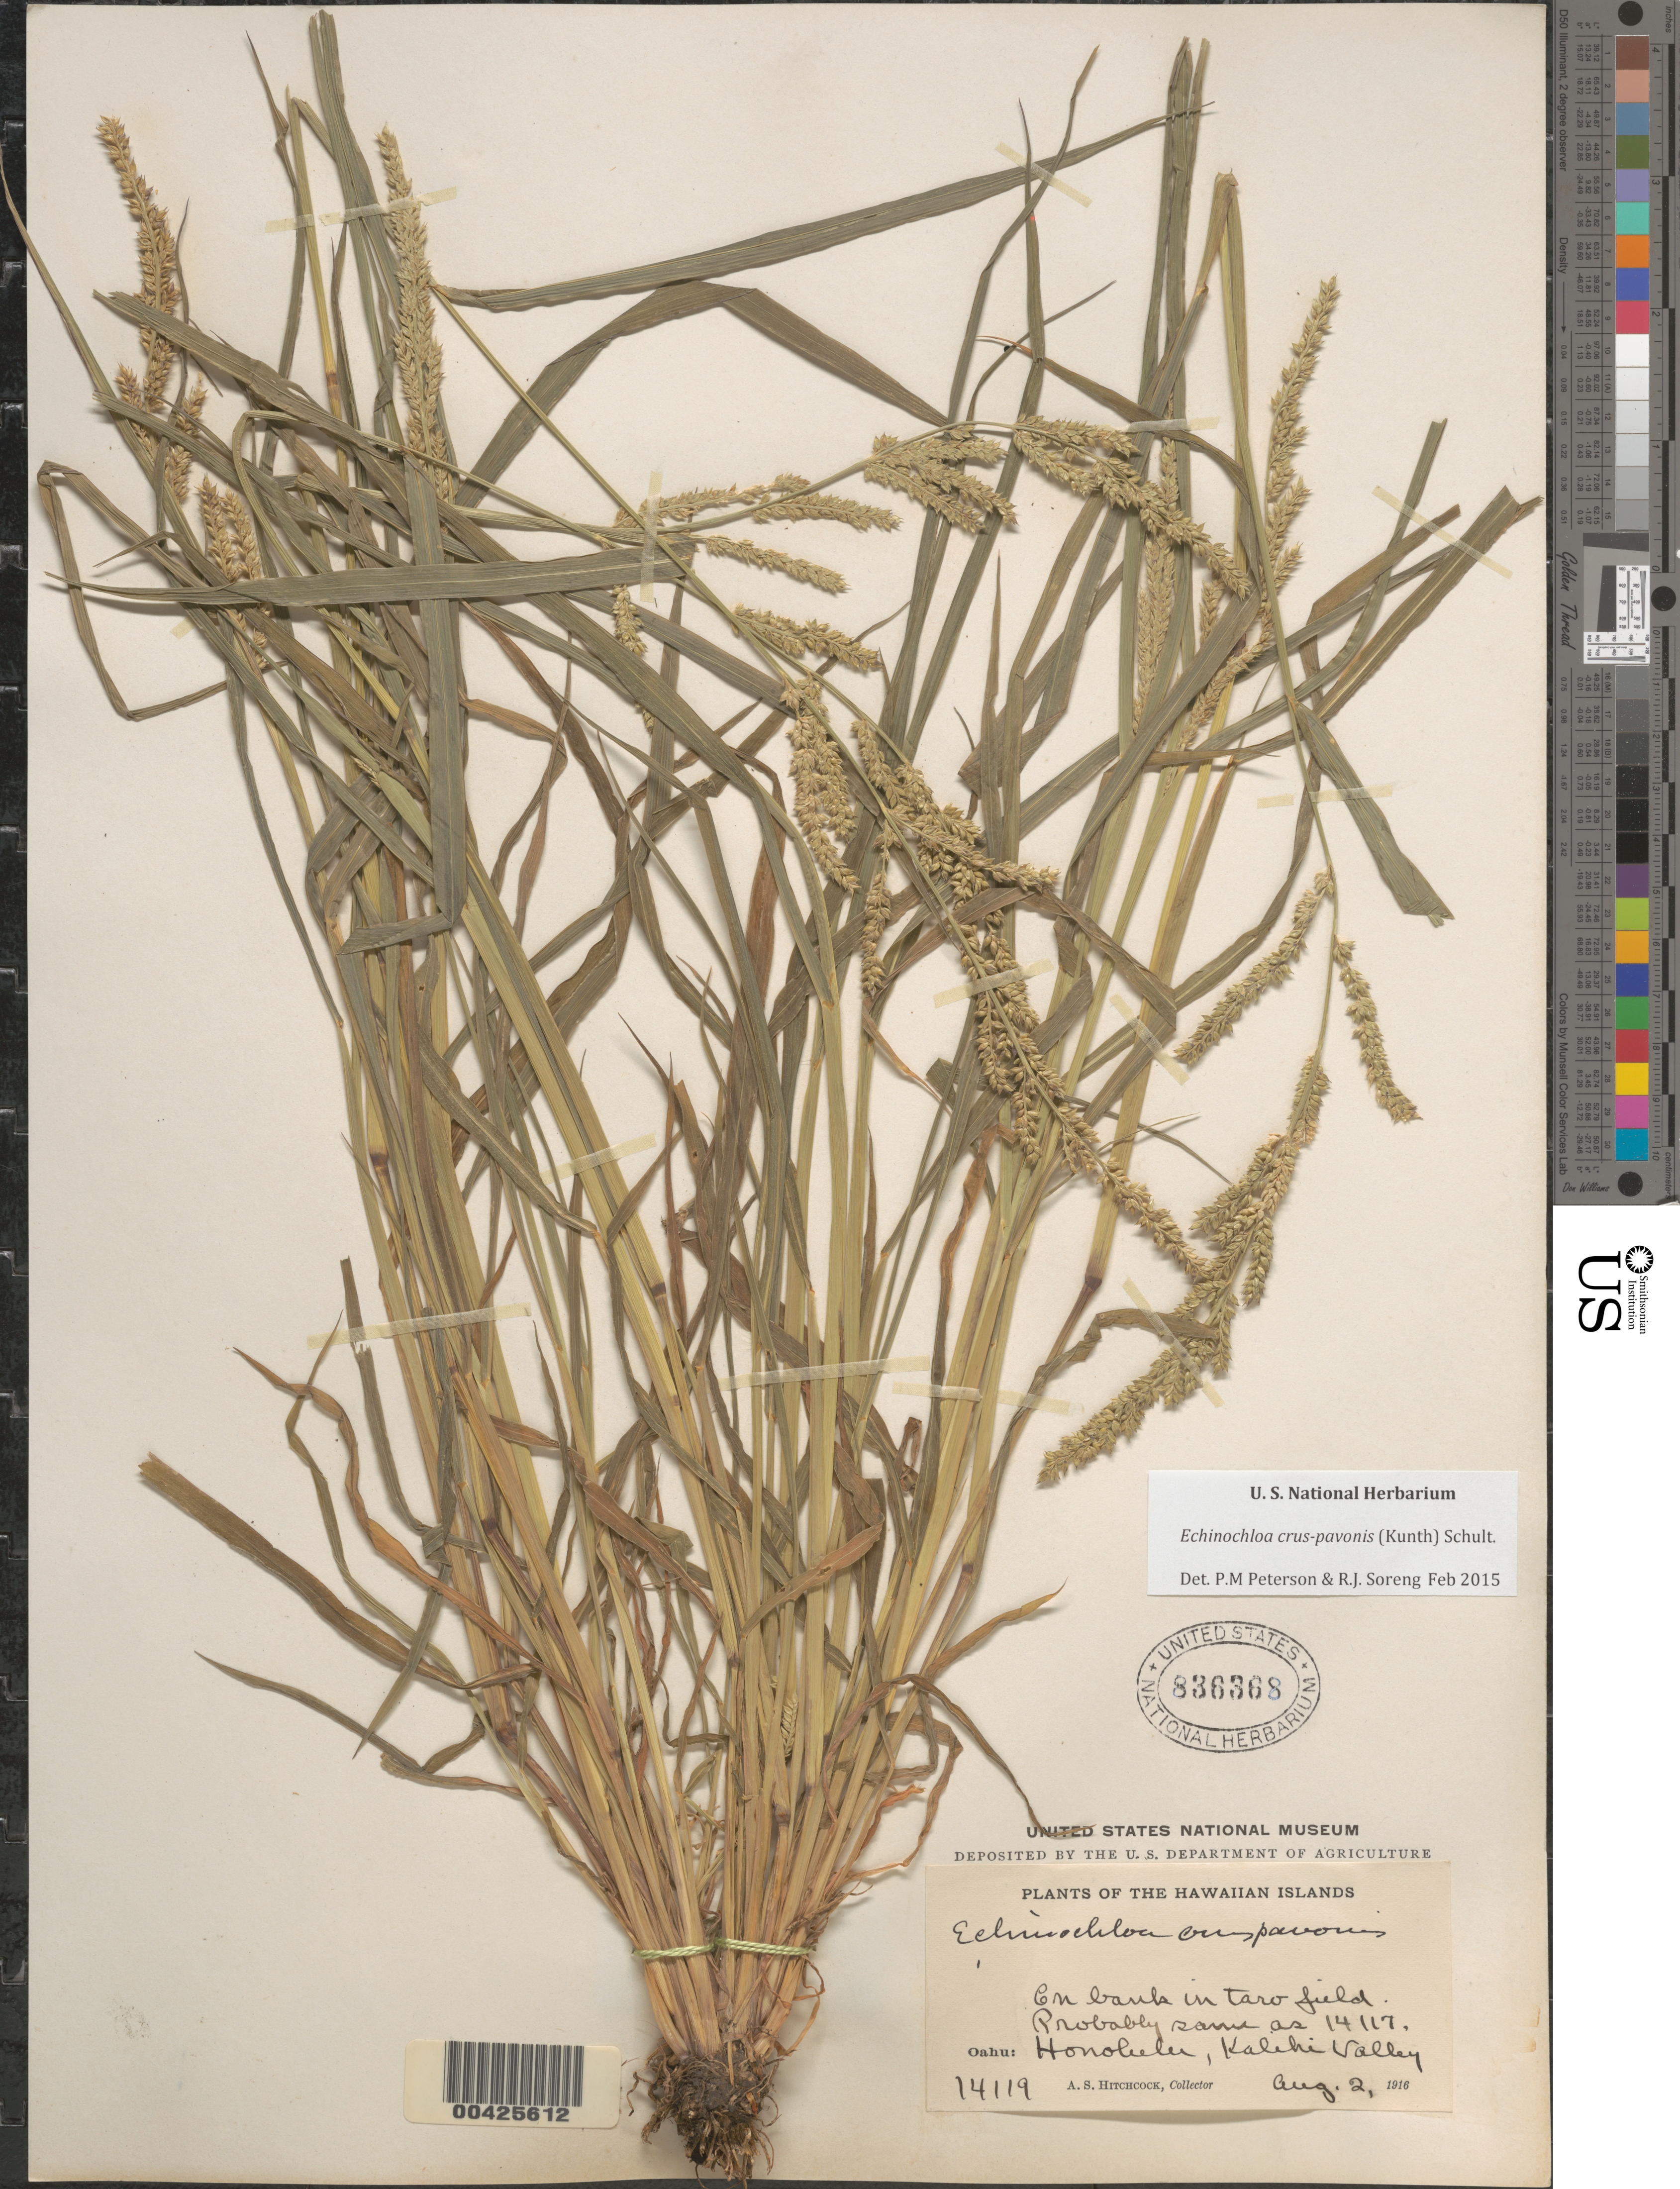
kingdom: Plantae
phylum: Tracheophyta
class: Liliopsida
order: Poales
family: Poaceae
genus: Echinochloa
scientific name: Echinochloa crus-galli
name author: (L.) P. Beauv.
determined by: Wagner, W. L., (BOT), Smithsonian Institution - National Museum of Natural History (UNITED STATES)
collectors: A. S. Hitchcock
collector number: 14119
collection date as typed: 2 Aug 1916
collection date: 1916-08-02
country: United States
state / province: Hawaii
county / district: Honolulu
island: Oahu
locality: Honolulu, Kalihi Valley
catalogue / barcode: US 836368